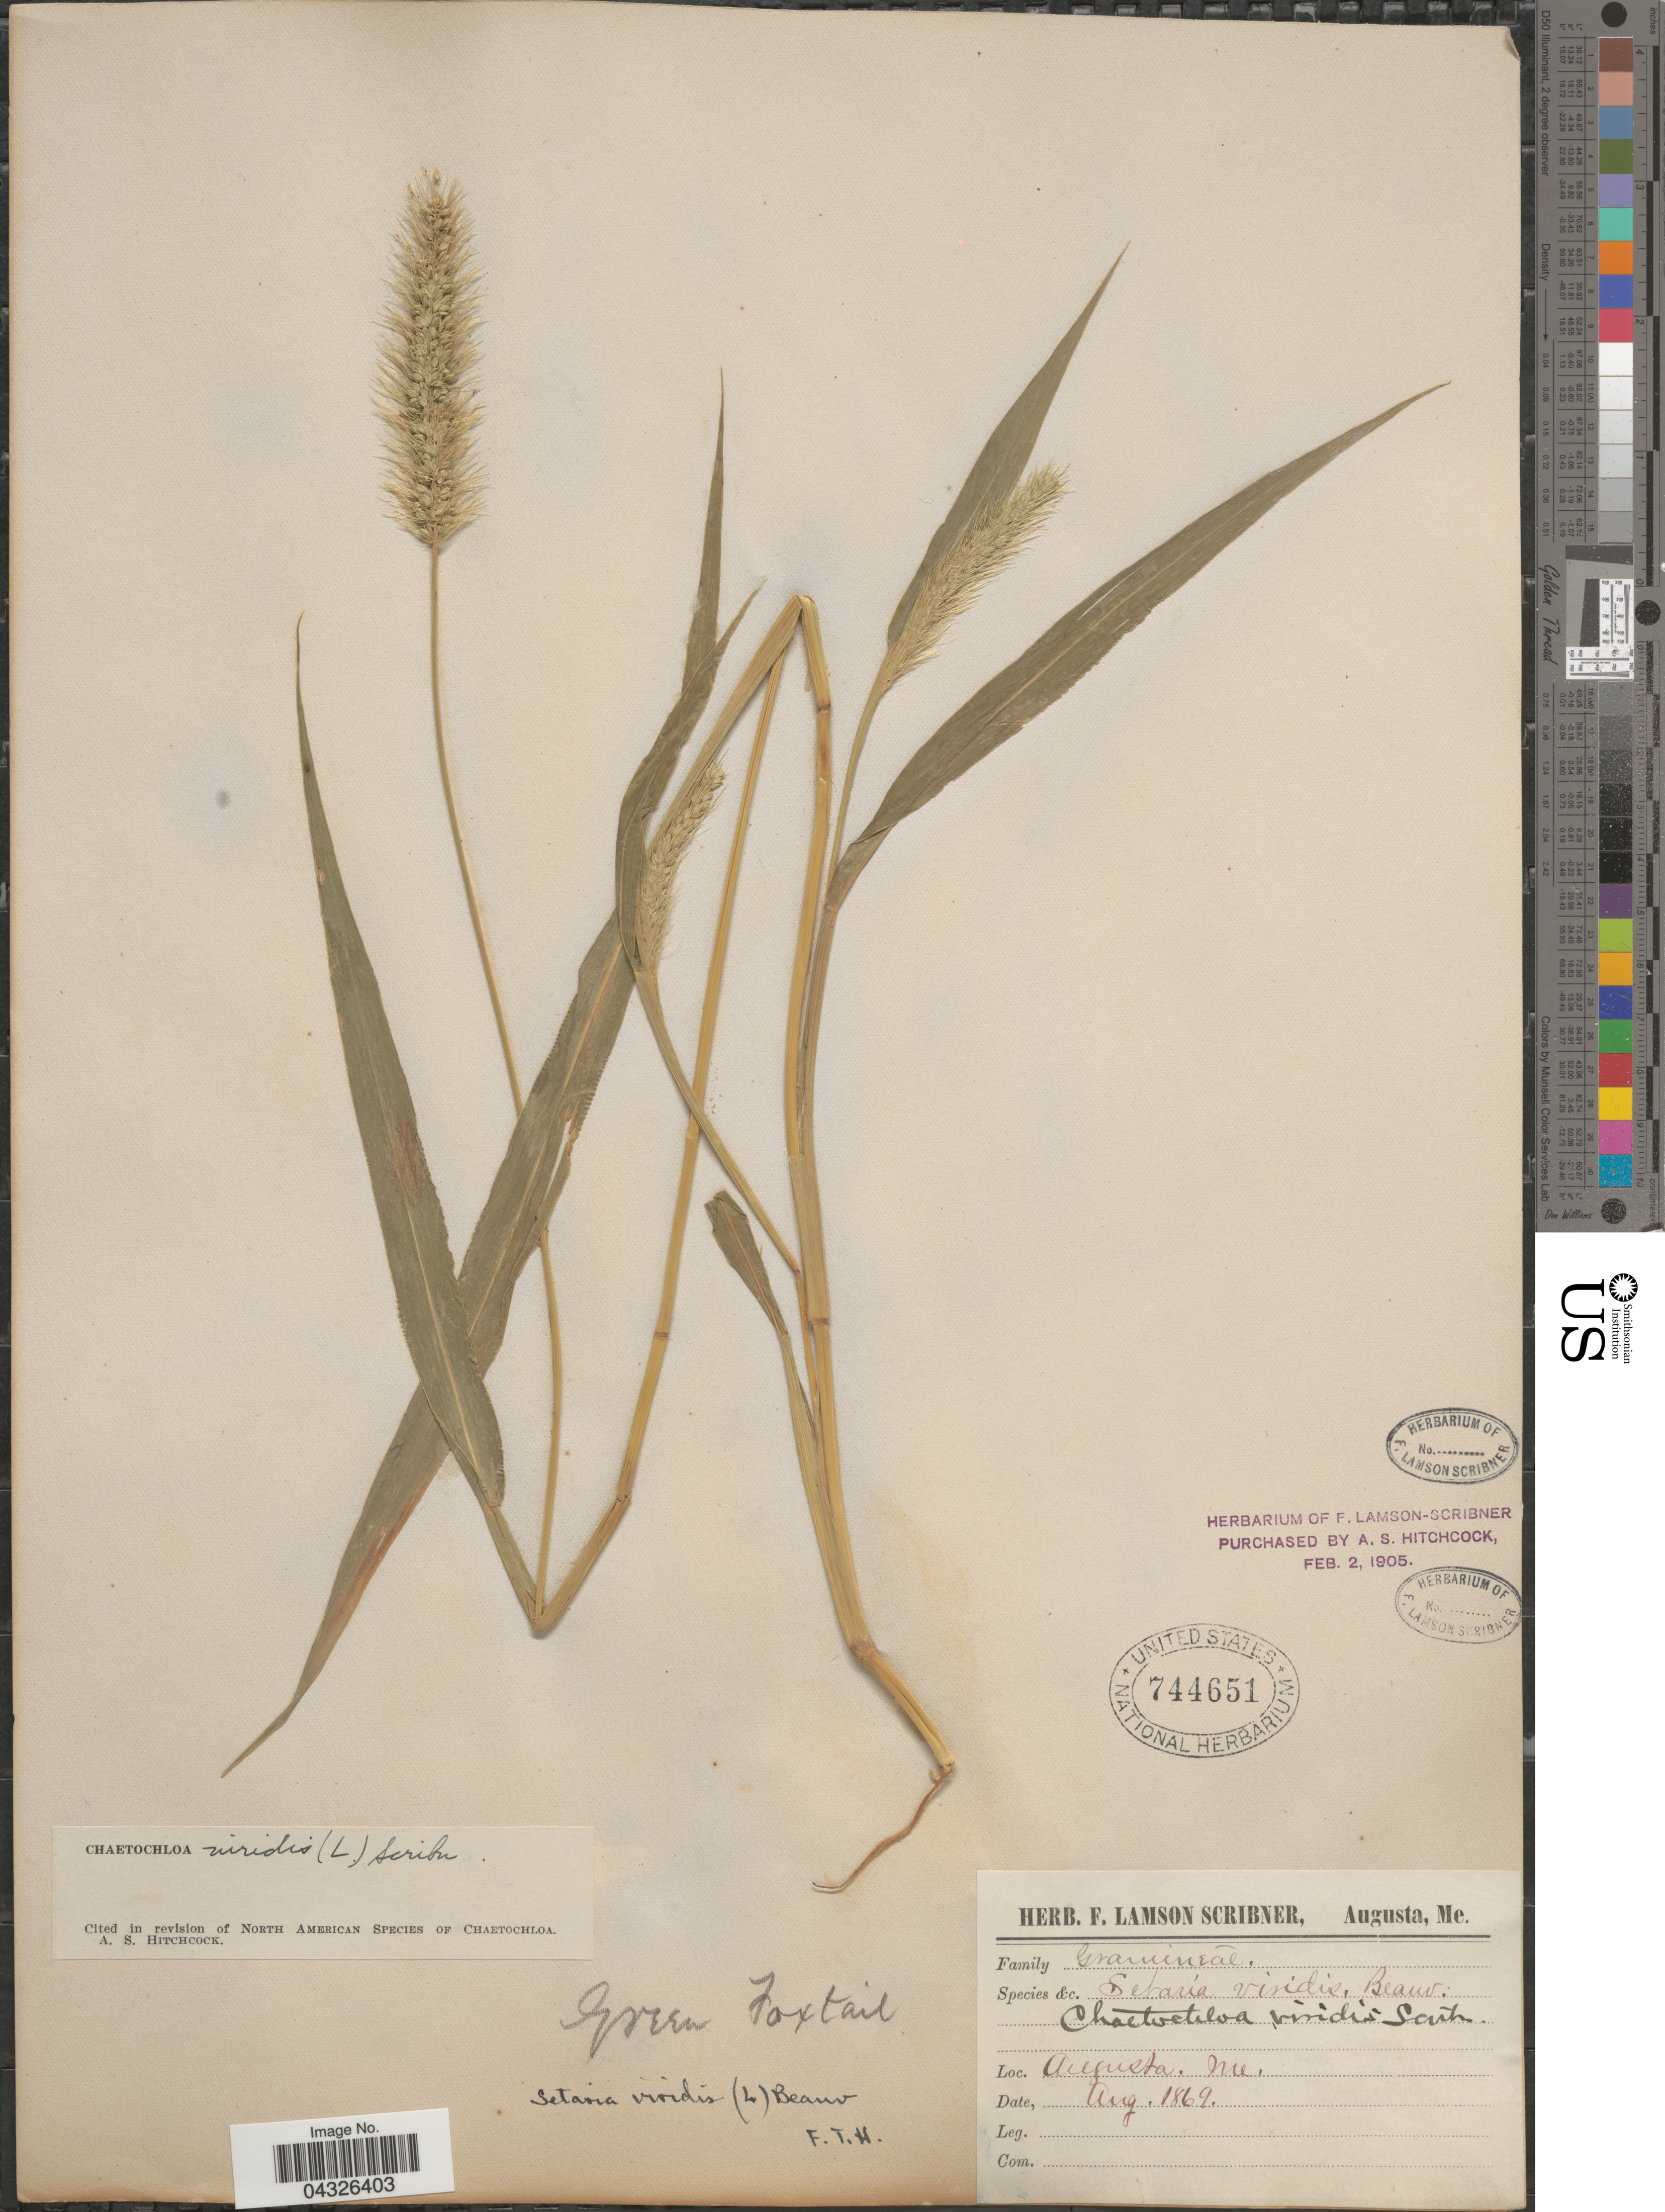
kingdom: Plantae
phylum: Tracheophyta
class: Liliopsida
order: Poales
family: Poaceae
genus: Setaria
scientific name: Setaria viridis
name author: (L.) P. Beauv.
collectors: ex herb. F. Lamson Scribner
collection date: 1869-08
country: United States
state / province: Maine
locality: Augusta.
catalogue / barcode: US 744651